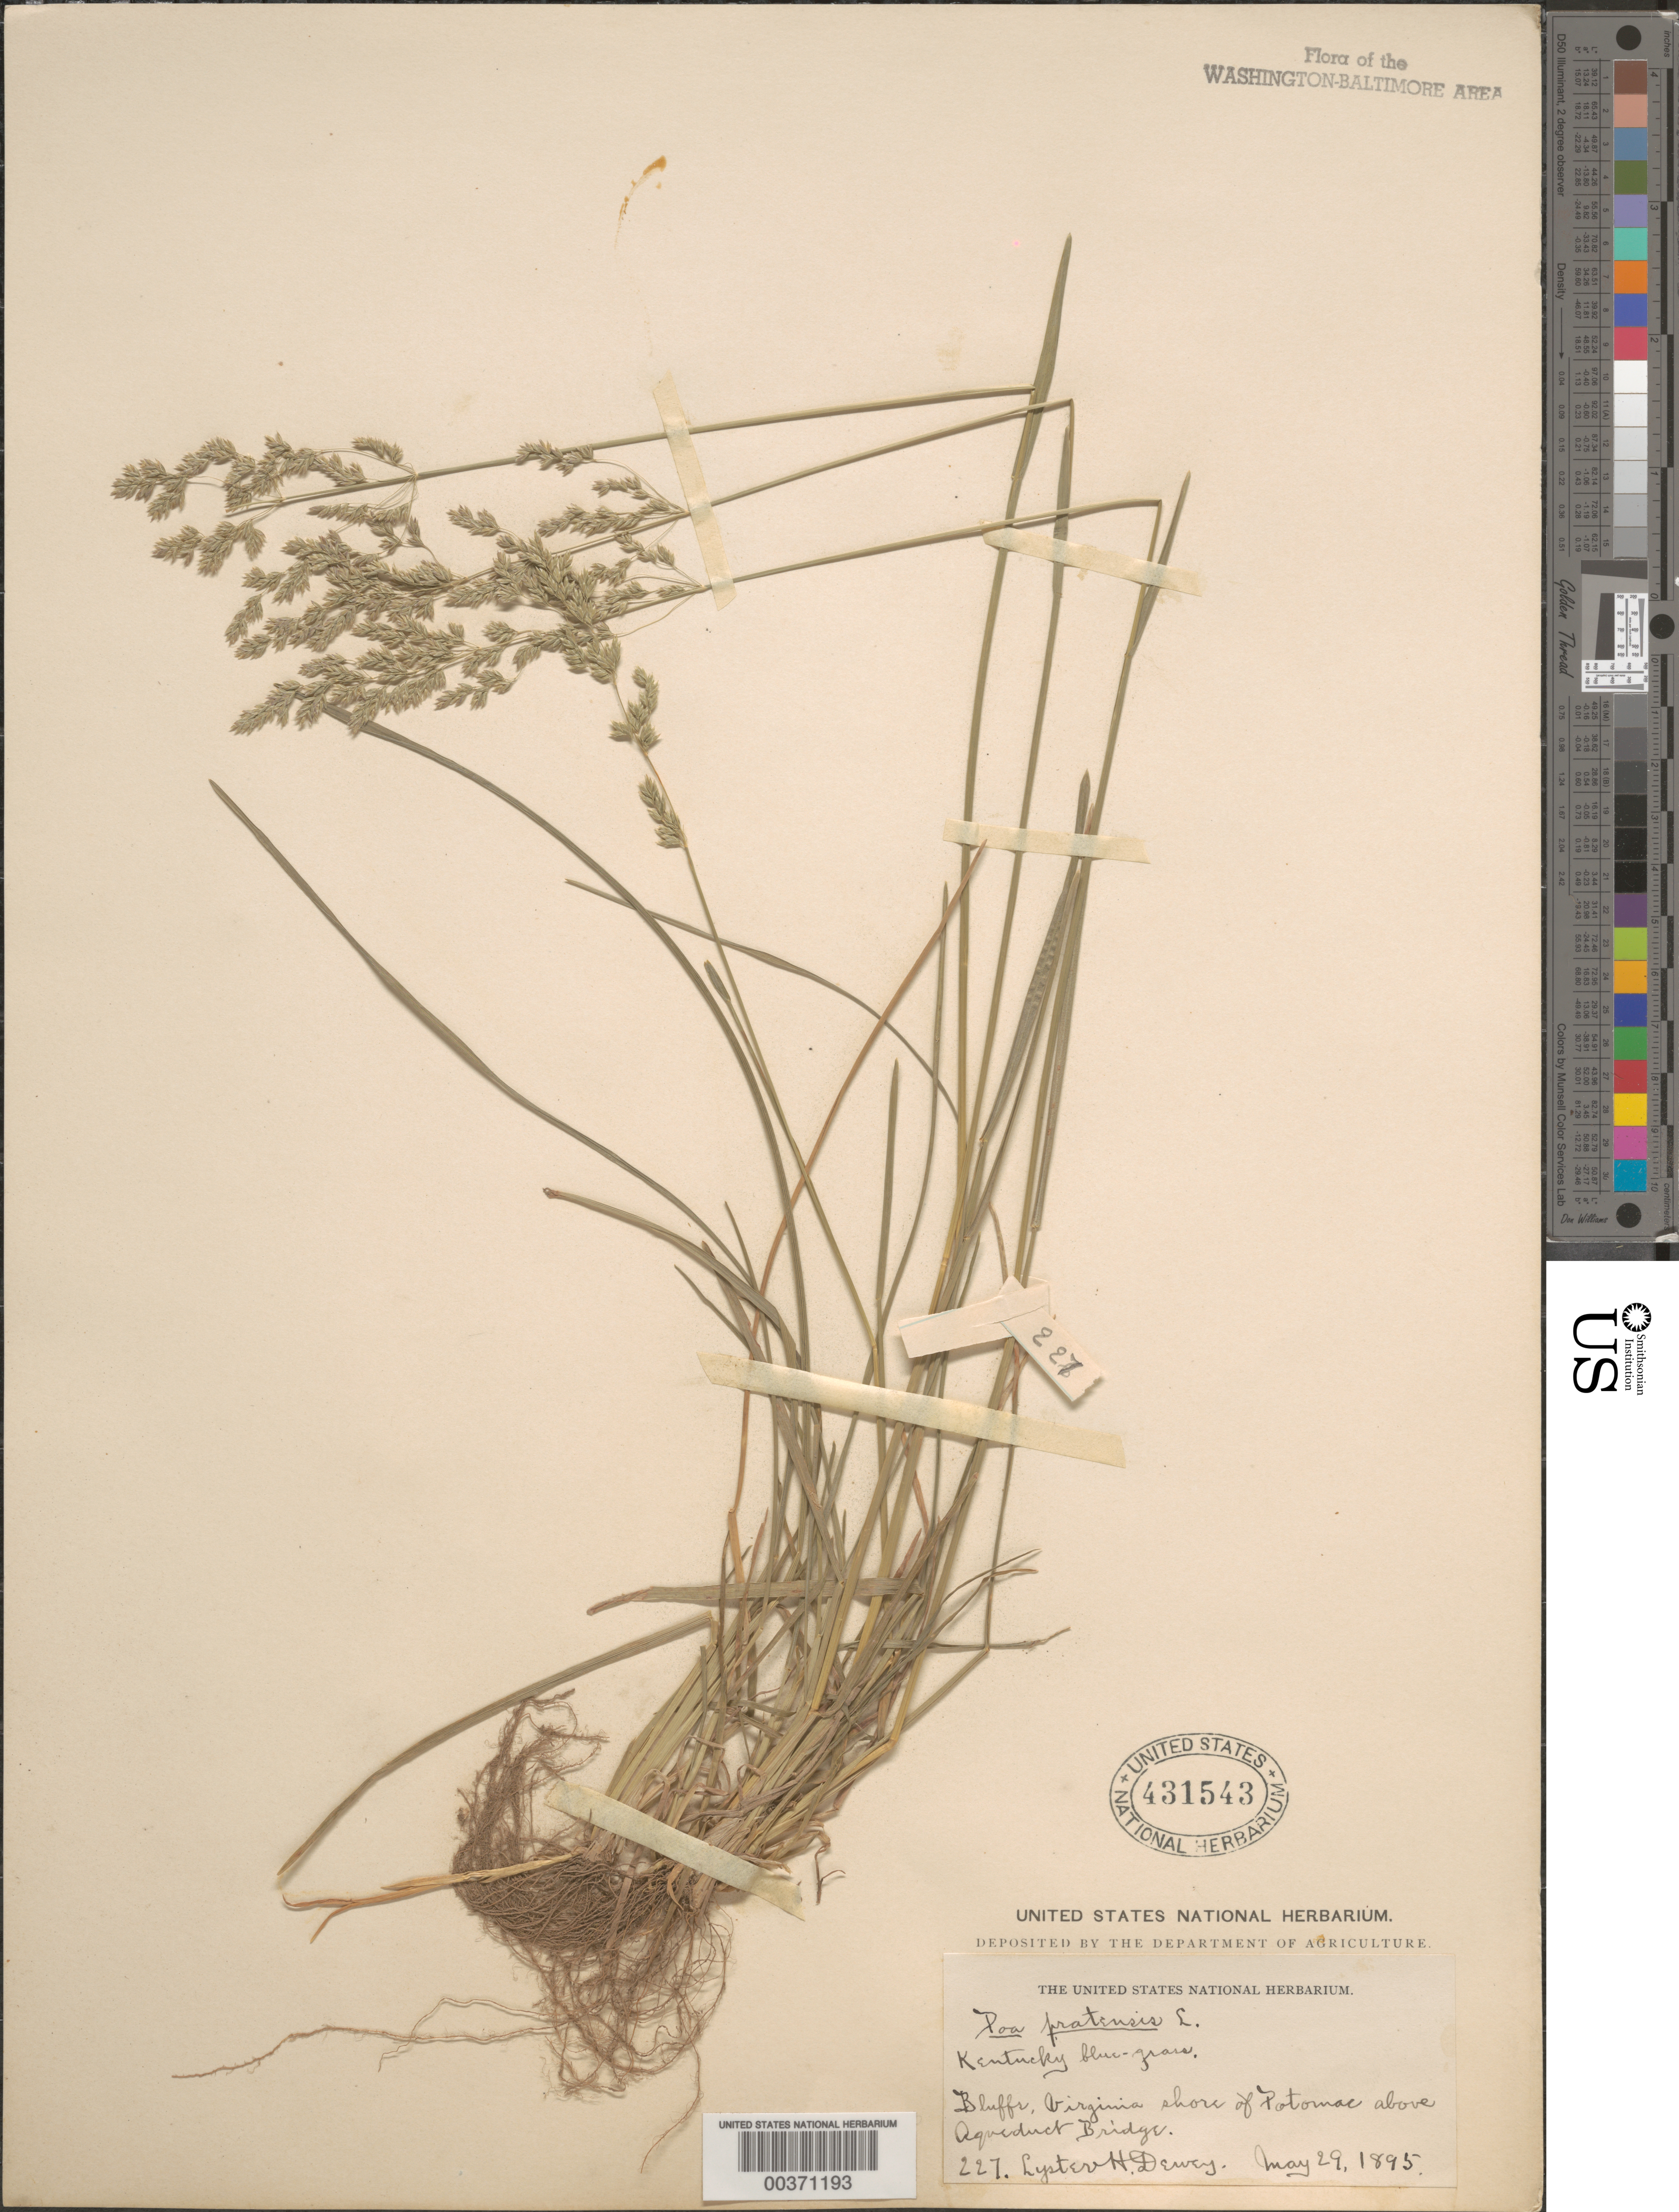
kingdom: Plantae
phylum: Tracheophyta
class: Liliopsida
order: Poales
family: Poaceae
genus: Poa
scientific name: Poa pratensis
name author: L.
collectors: L. H. Dewey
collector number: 227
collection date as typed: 29 May 1895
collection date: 1895-05-29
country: United States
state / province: Virginia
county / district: Fairfax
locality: Above Aqueduct Bridge on the Potomac River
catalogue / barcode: US 431543